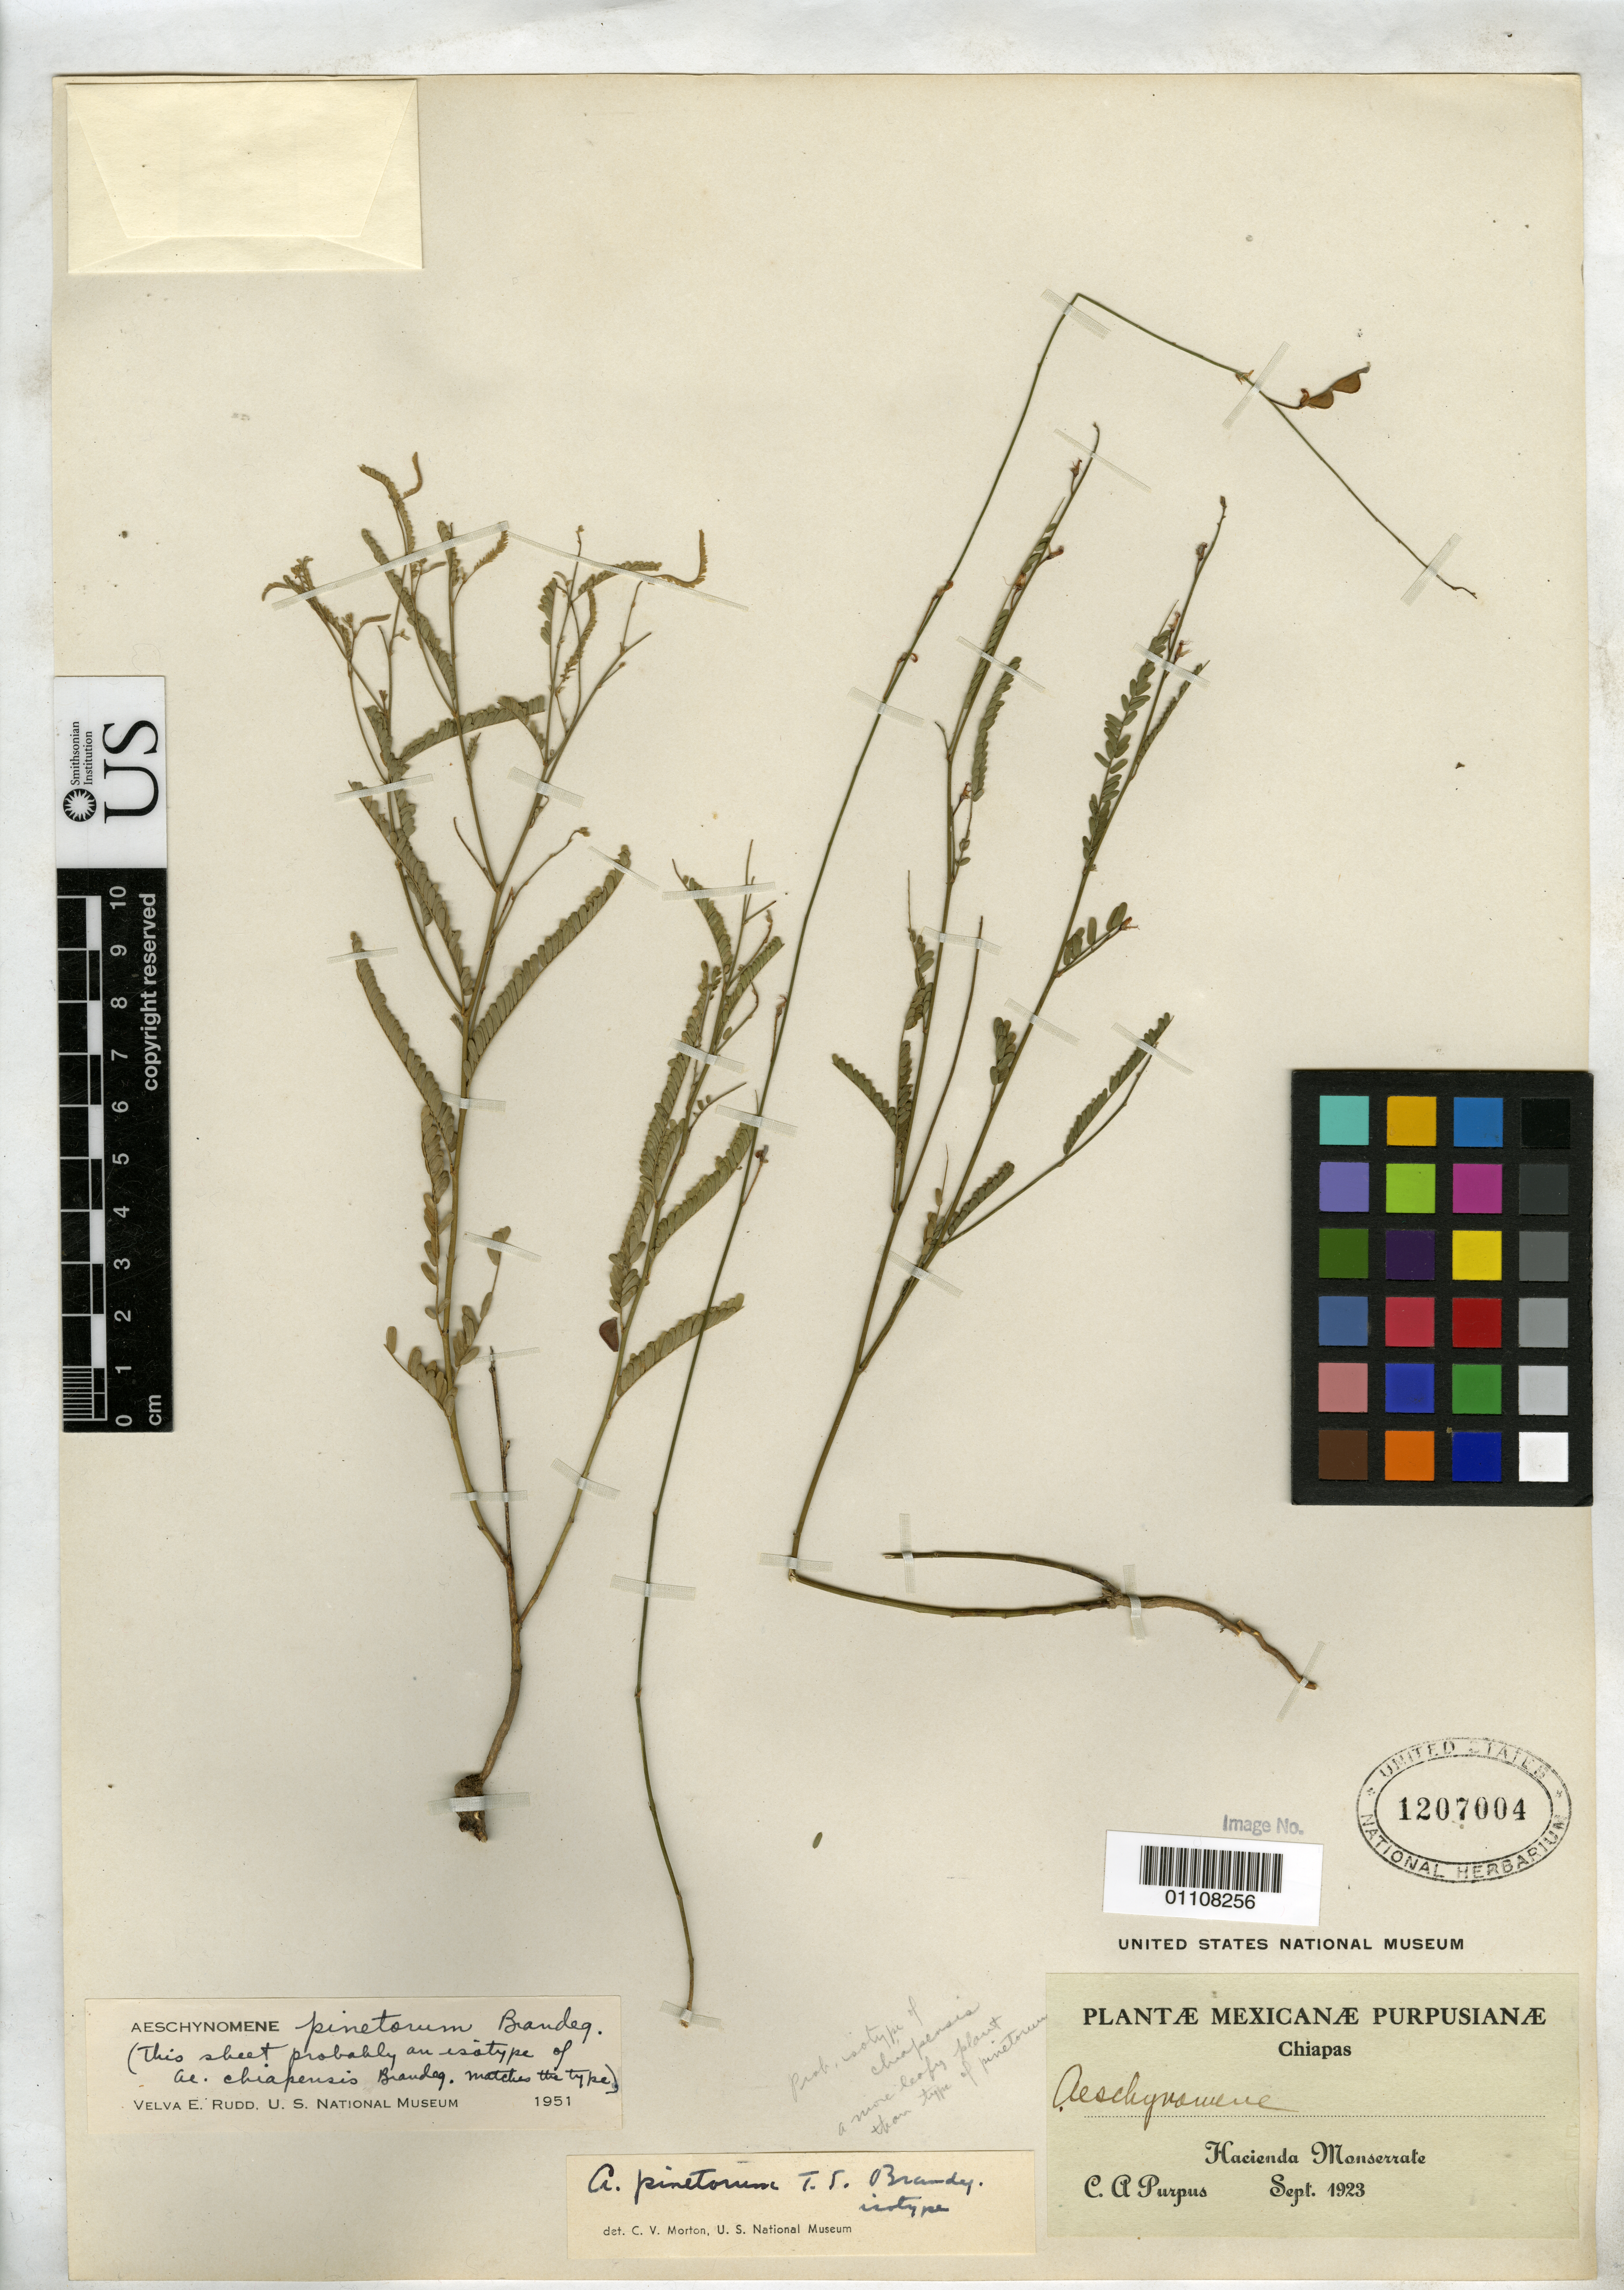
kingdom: Plantae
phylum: Tracheophyta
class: Magnoliopsida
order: Fabales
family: Fabaceae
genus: Aeschynomene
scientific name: Aeschynomene pinetorum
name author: Brandegee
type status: Possible Isotype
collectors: C. A. Purpus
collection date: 1923-09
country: Mexico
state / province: Chiapas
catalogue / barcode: US 1207004